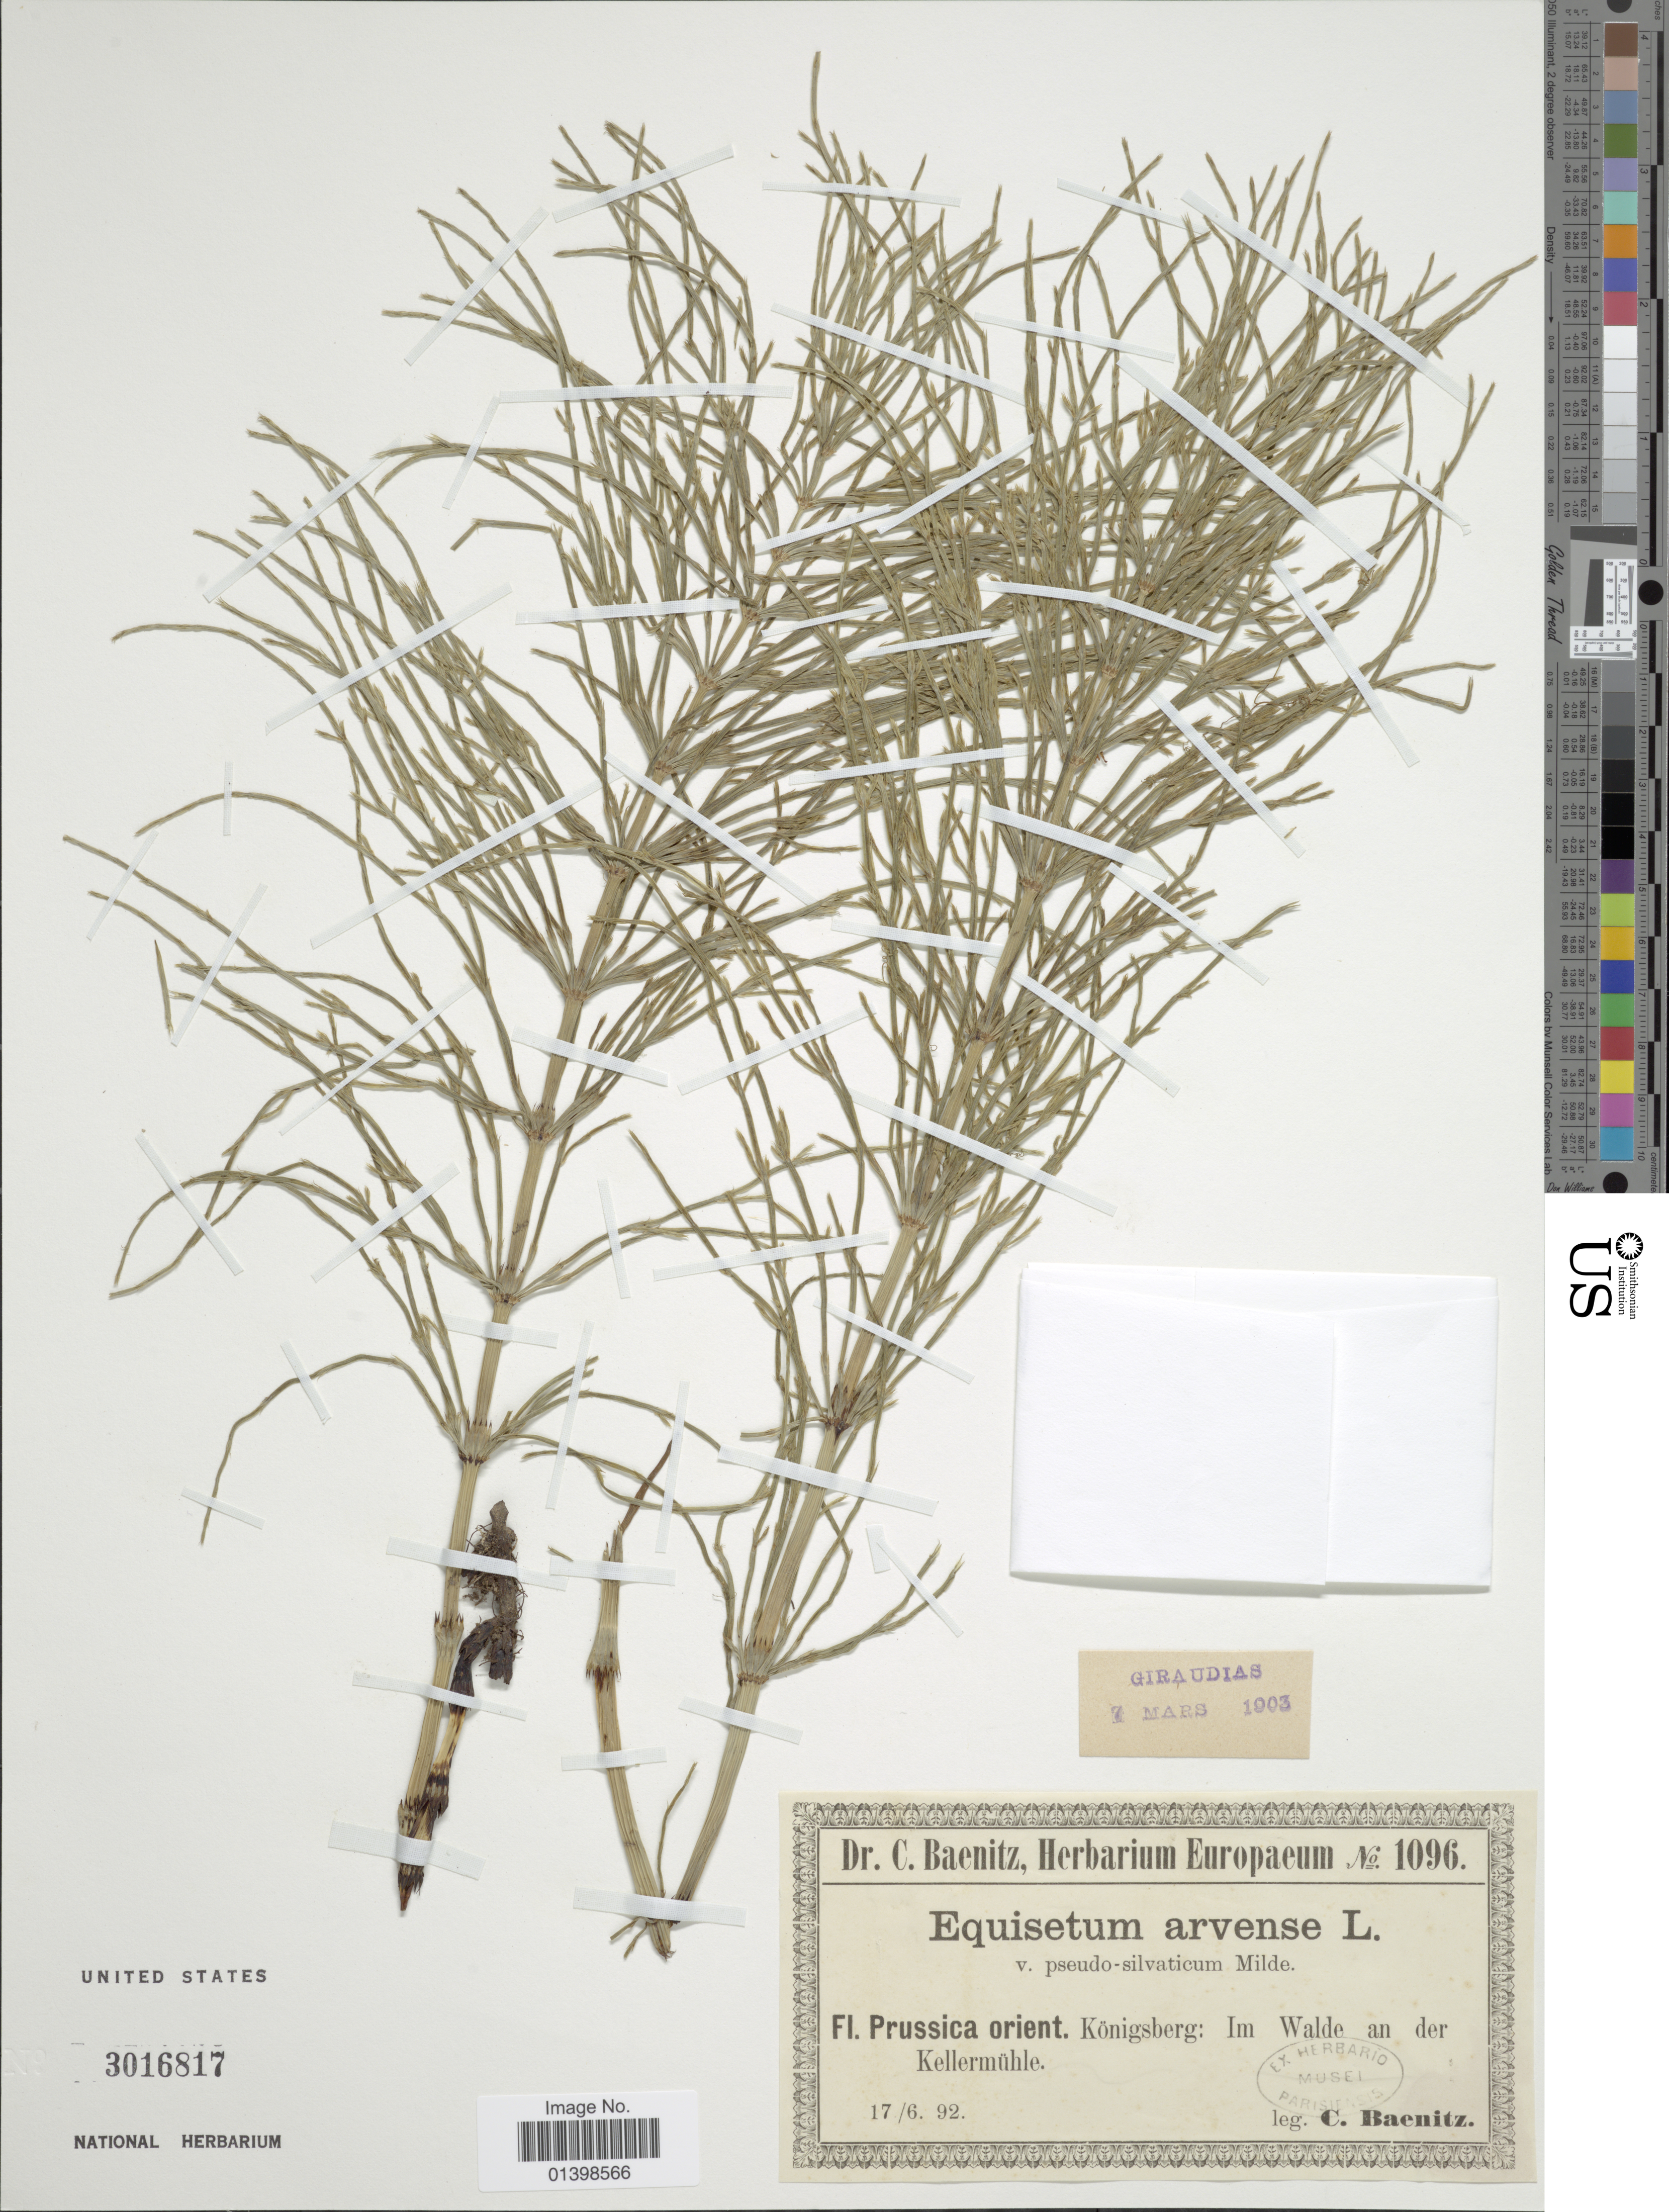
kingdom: Plantae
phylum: Tracheophyta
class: Polypodiopsida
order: Equisetales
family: Equisetaceae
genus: Equisetum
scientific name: Equisetum arvense var. pseudosylvaticum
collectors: C. G. Baenitz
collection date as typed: Transcribed d/m/y: 17/6/92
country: Russian Federation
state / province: Kaliningrad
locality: Prussica orient Königsberg: Im Walde an der Kellermühle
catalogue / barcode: US 3016817